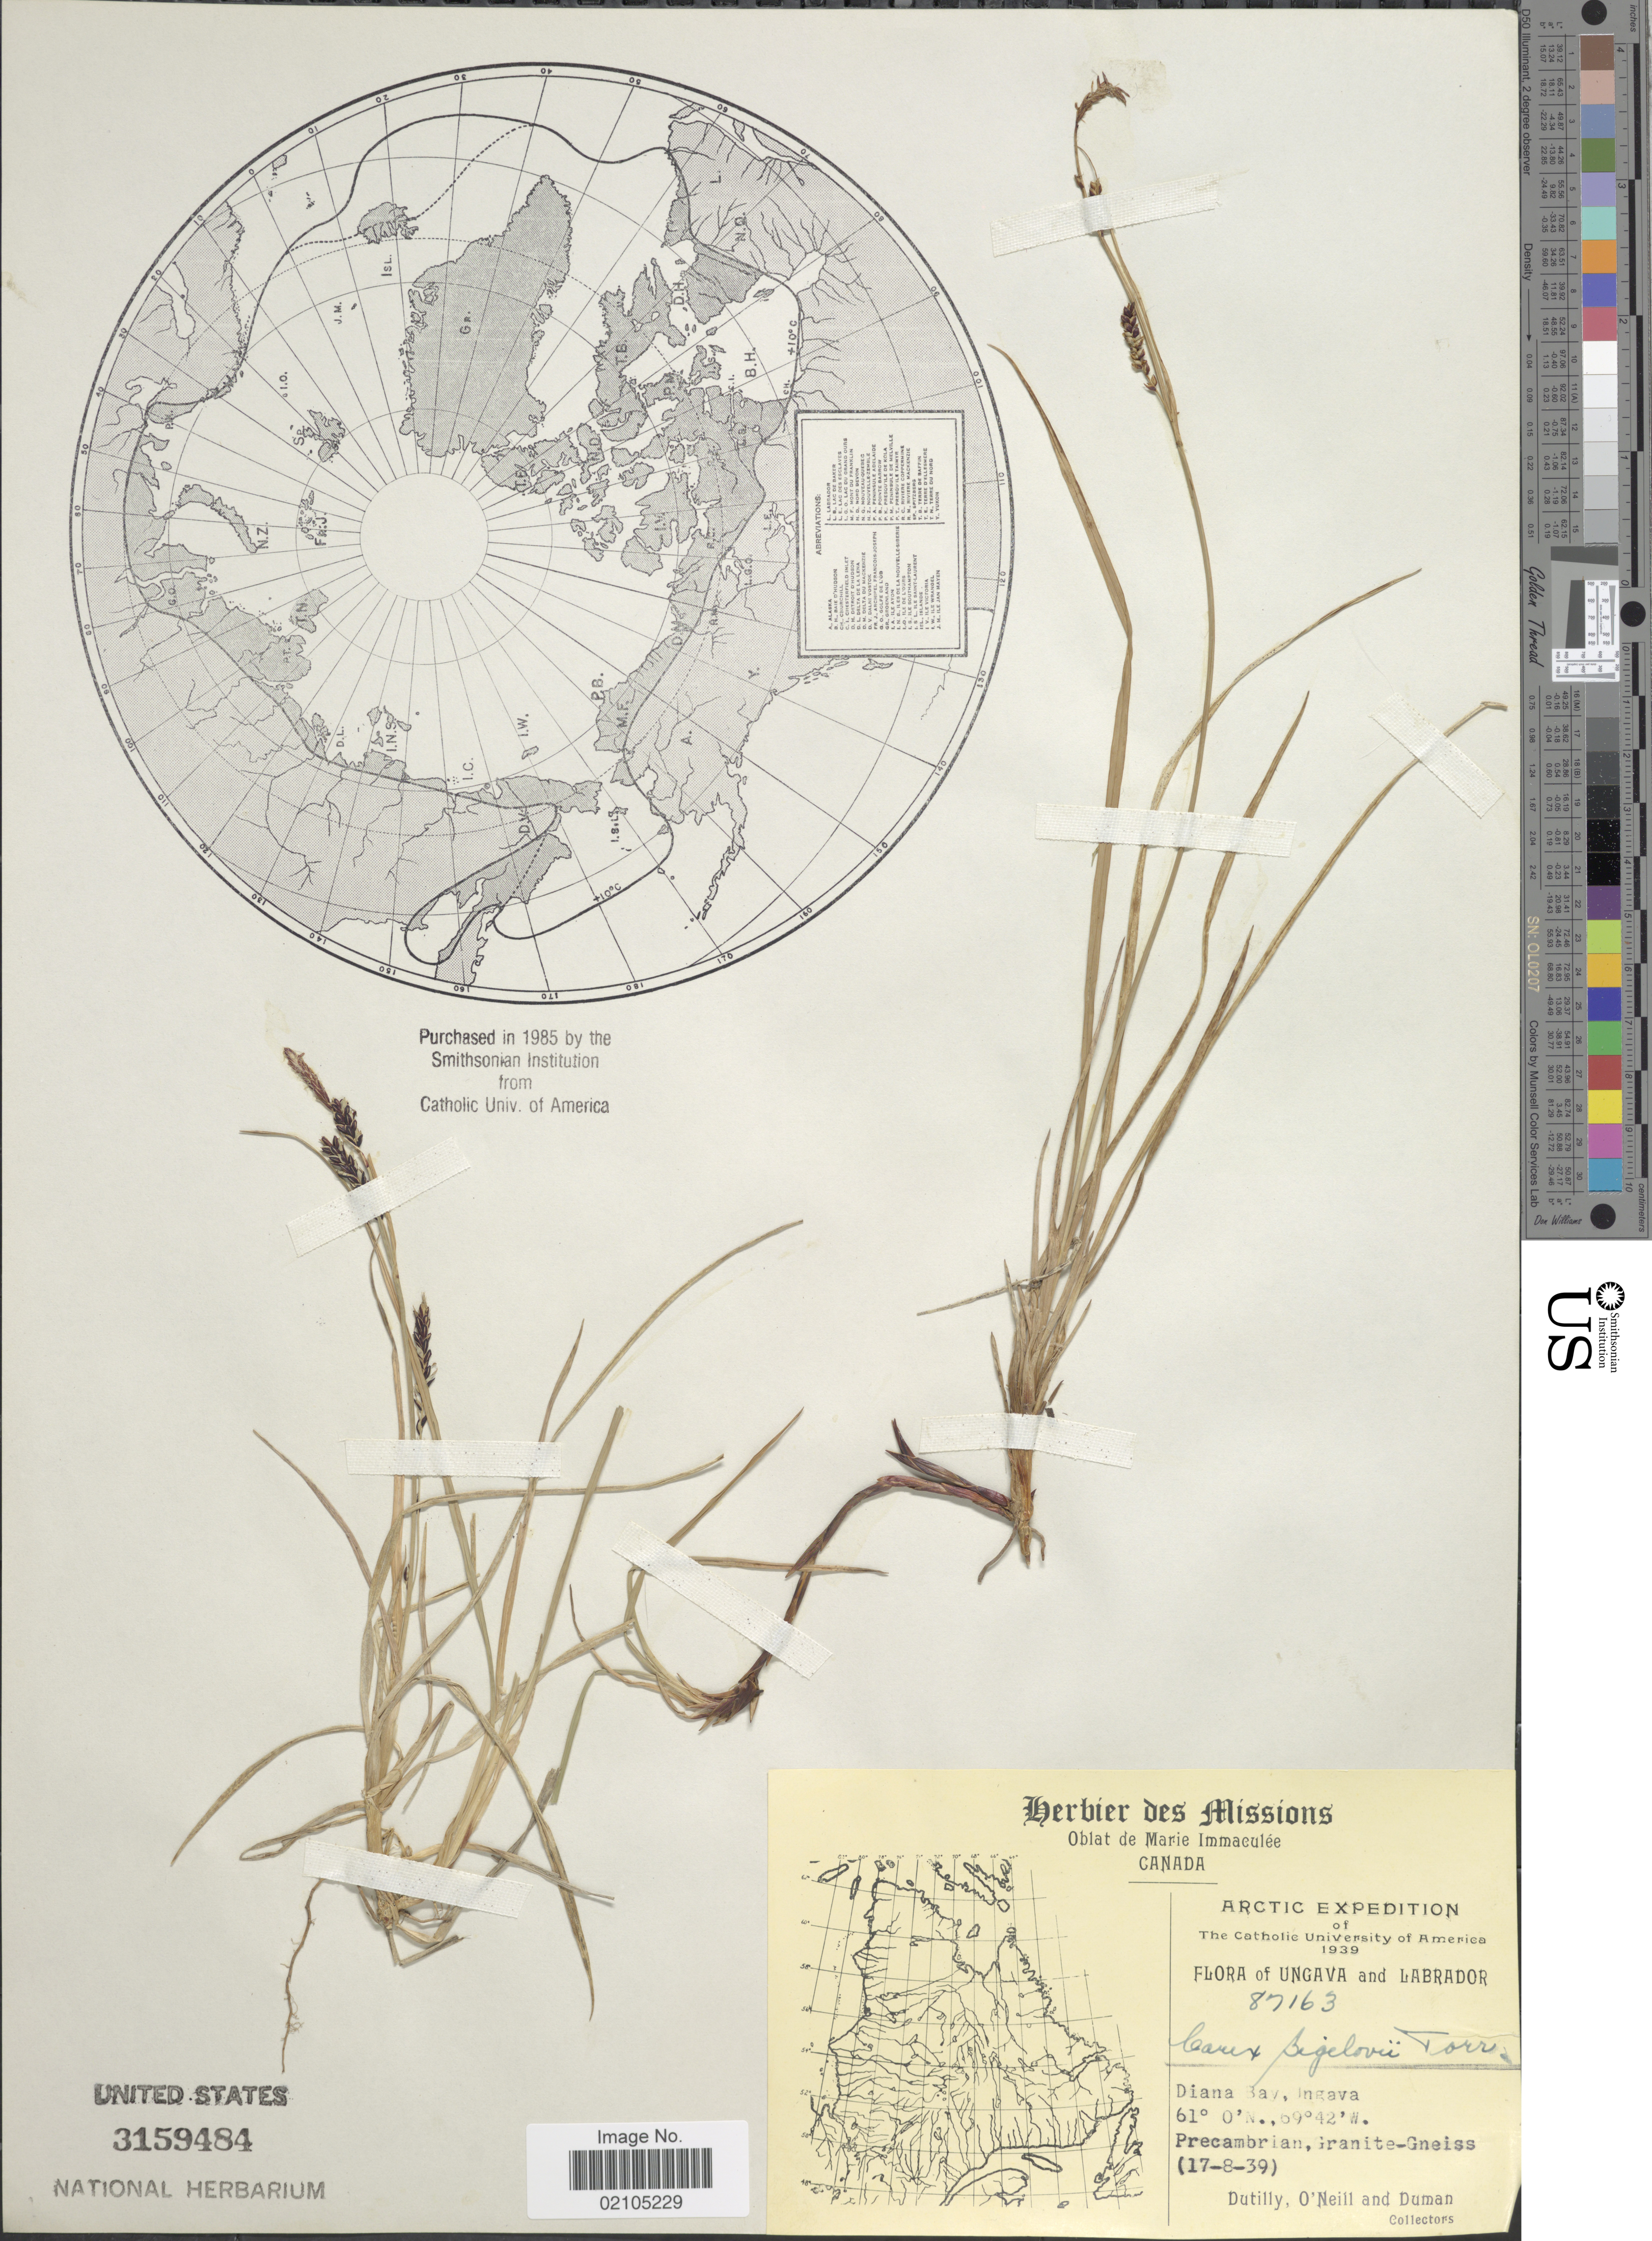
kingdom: Plantae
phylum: Tracheophyta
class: Liliopsida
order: Poales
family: Cyperaceae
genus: Carex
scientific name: Carex bigelowii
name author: Torr. ex Schwein.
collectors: -. Dutilly, -. O'Neill & -. Duman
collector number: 87163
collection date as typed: Transcribed d/m/y: 17/8/39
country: Canada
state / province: Quebec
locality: Arctic, Diana Bay, Ungava. Precambrian, Granite-Gneiss.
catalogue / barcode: US 3159484